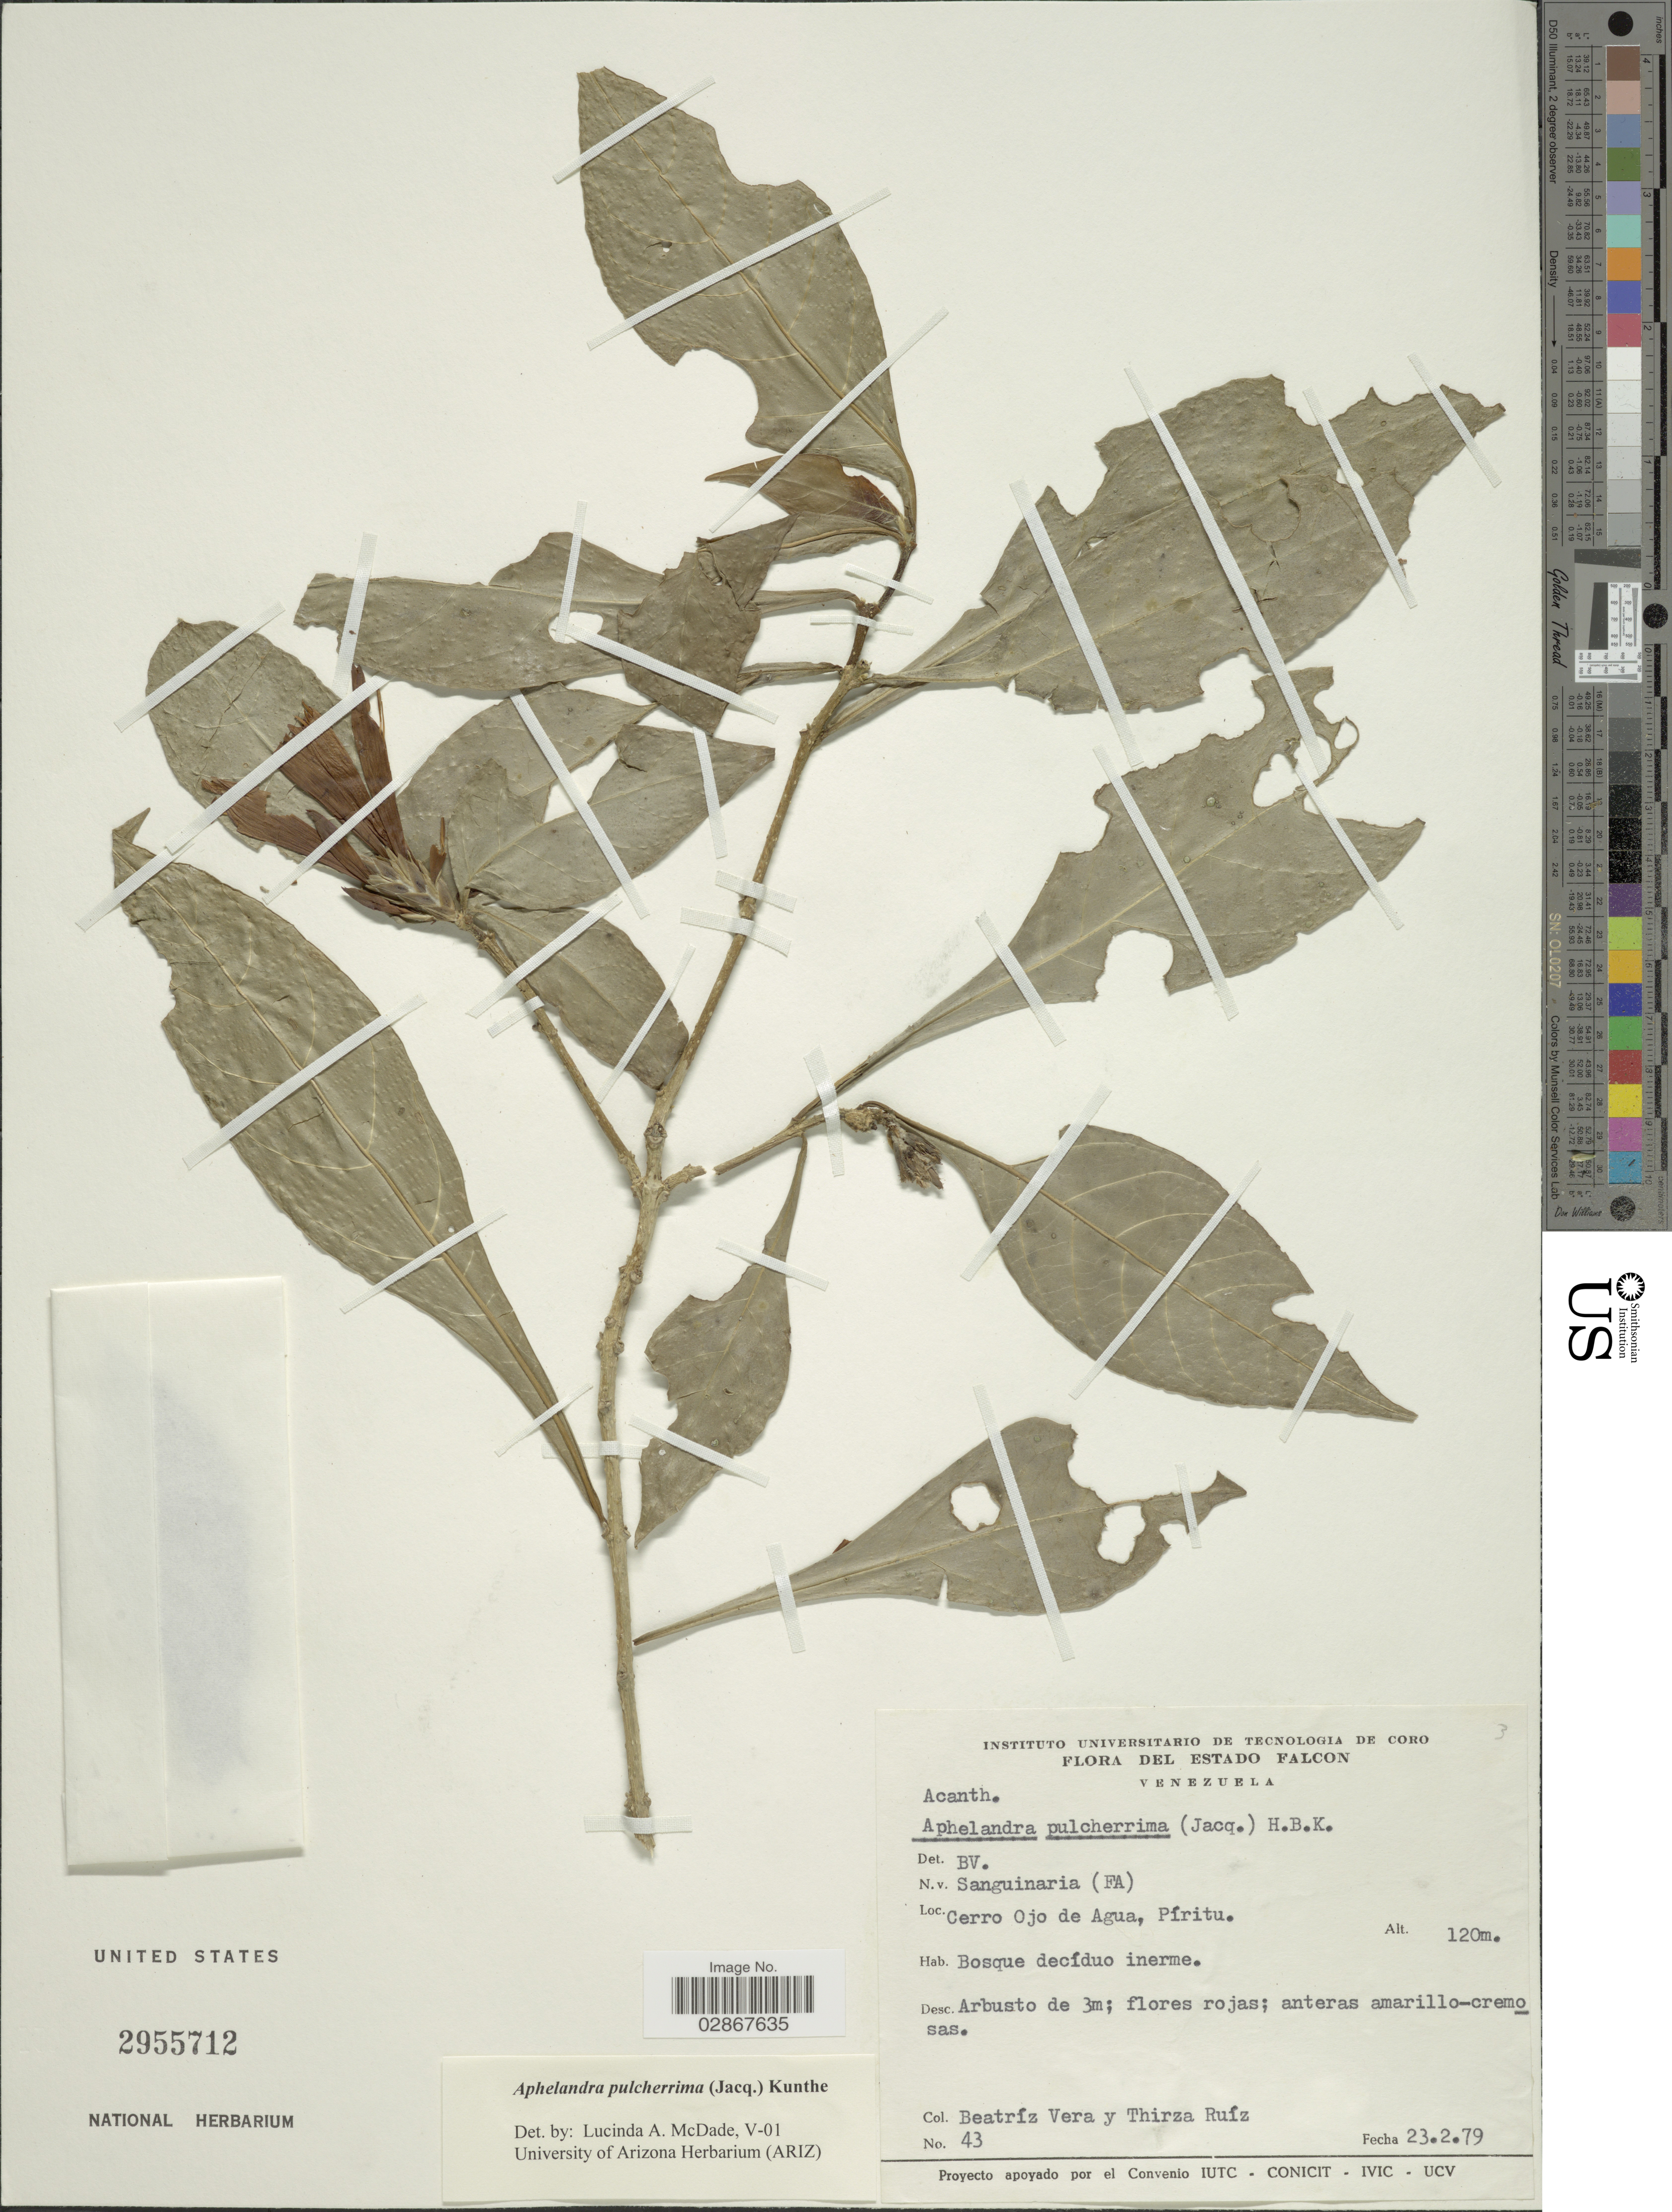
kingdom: Plantae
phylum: Tracheophyta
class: Magnoliopsida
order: Lamiales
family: Acanthaceae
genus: Aphelandra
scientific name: Aphelandra pulcherrima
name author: (Jacq.) Kunth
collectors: B. Vera & T. Ruíz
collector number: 43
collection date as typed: Transcribed d/m/y: 23/2/79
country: Venezuela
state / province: Falcón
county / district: Piritu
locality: Cerro Ojo de Agua, Píritu.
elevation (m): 120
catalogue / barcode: US 2955712